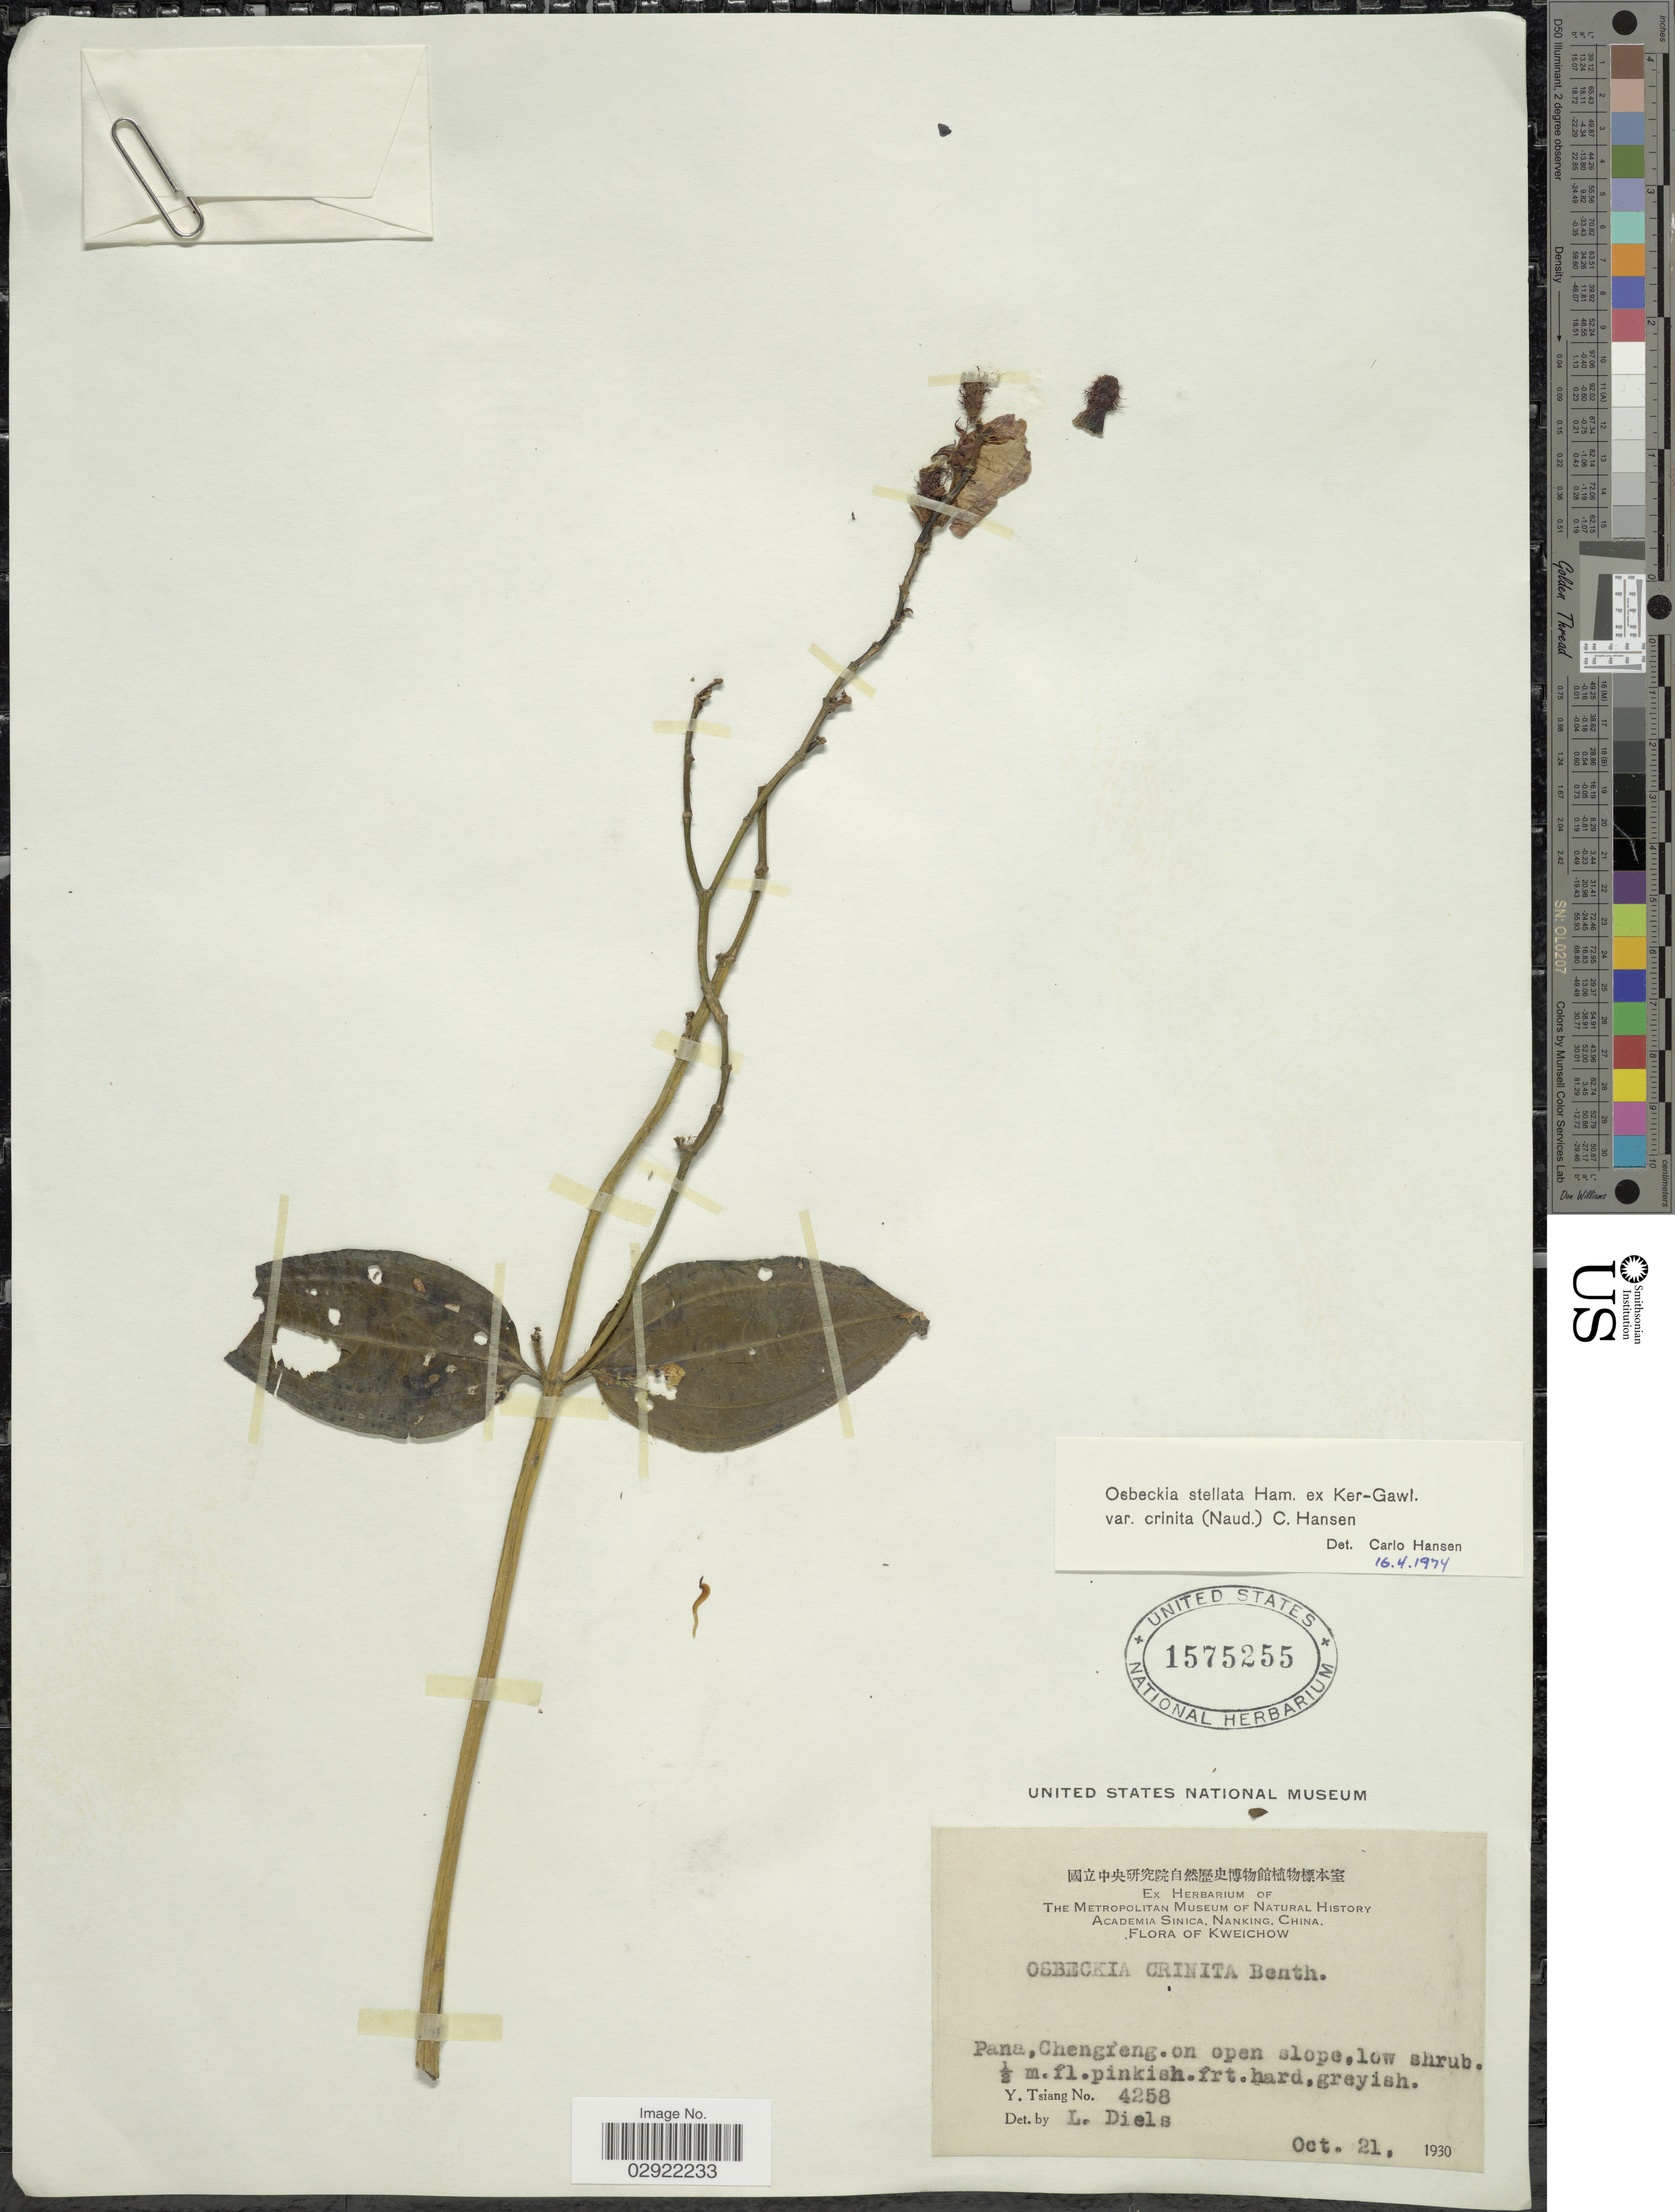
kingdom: Plantae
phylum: Tracheophyta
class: Magnoliopsida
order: Myrtales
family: Melastomataceae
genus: Osbeckia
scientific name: Osbeckia stellata var. crinita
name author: (Benth. ex Naudin) C.Hansen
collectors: Y. Tsiang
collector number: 4258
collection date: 1930-10-21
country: China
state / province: Guizhou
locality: Kweichow. Pana, Chengreng.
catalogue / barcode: US 1575255